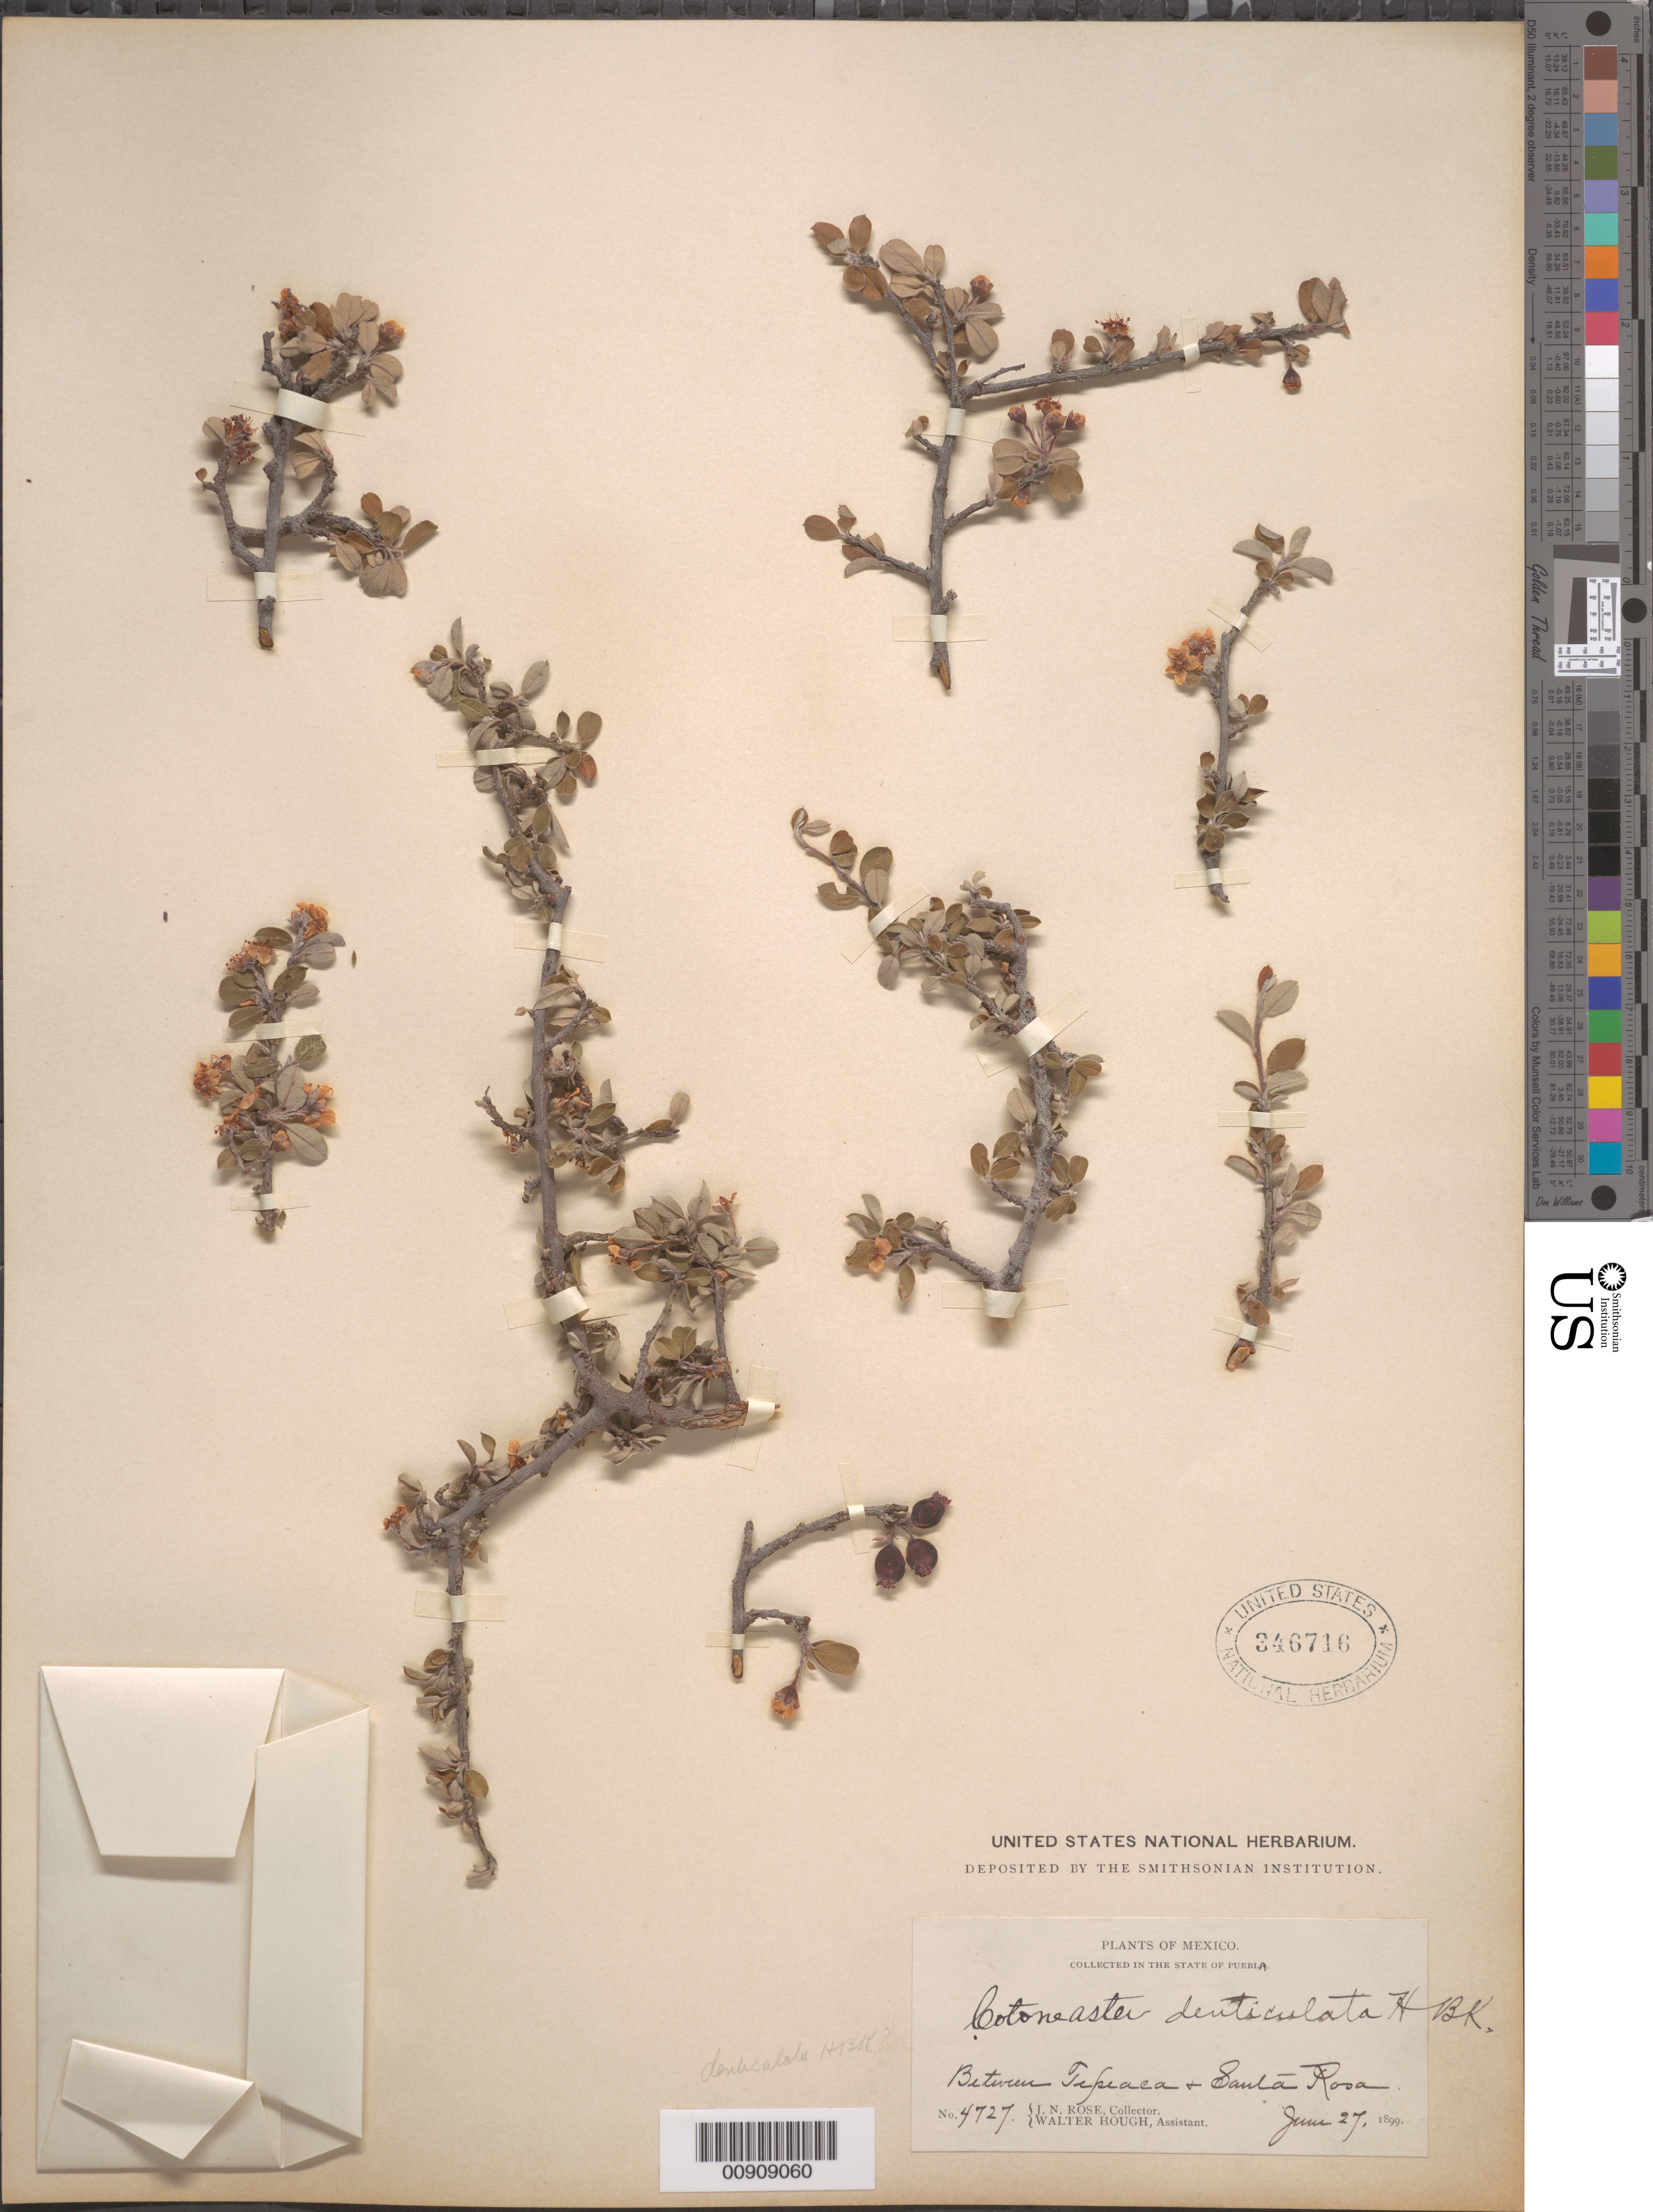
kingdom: Plantae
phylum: Tracheophyta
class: Magnoliopsida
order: Rosales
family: Rosaceae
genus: Malacomeles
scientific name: Malacomeles denticulata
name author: (Kunth) G.N. Jones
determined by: Strong, Mark T., (BOT), Smithsonian Institution - National Museum of Natural History (UNITED STATES)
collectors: J. N. Rose & W. Hough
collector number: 4727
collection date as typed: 27 Jun 1899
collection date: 1899-06-27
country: Mexico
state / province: Puebla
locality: Between Tepeaca & Santa Rosa. State of Puebla.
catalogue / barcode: US 346716